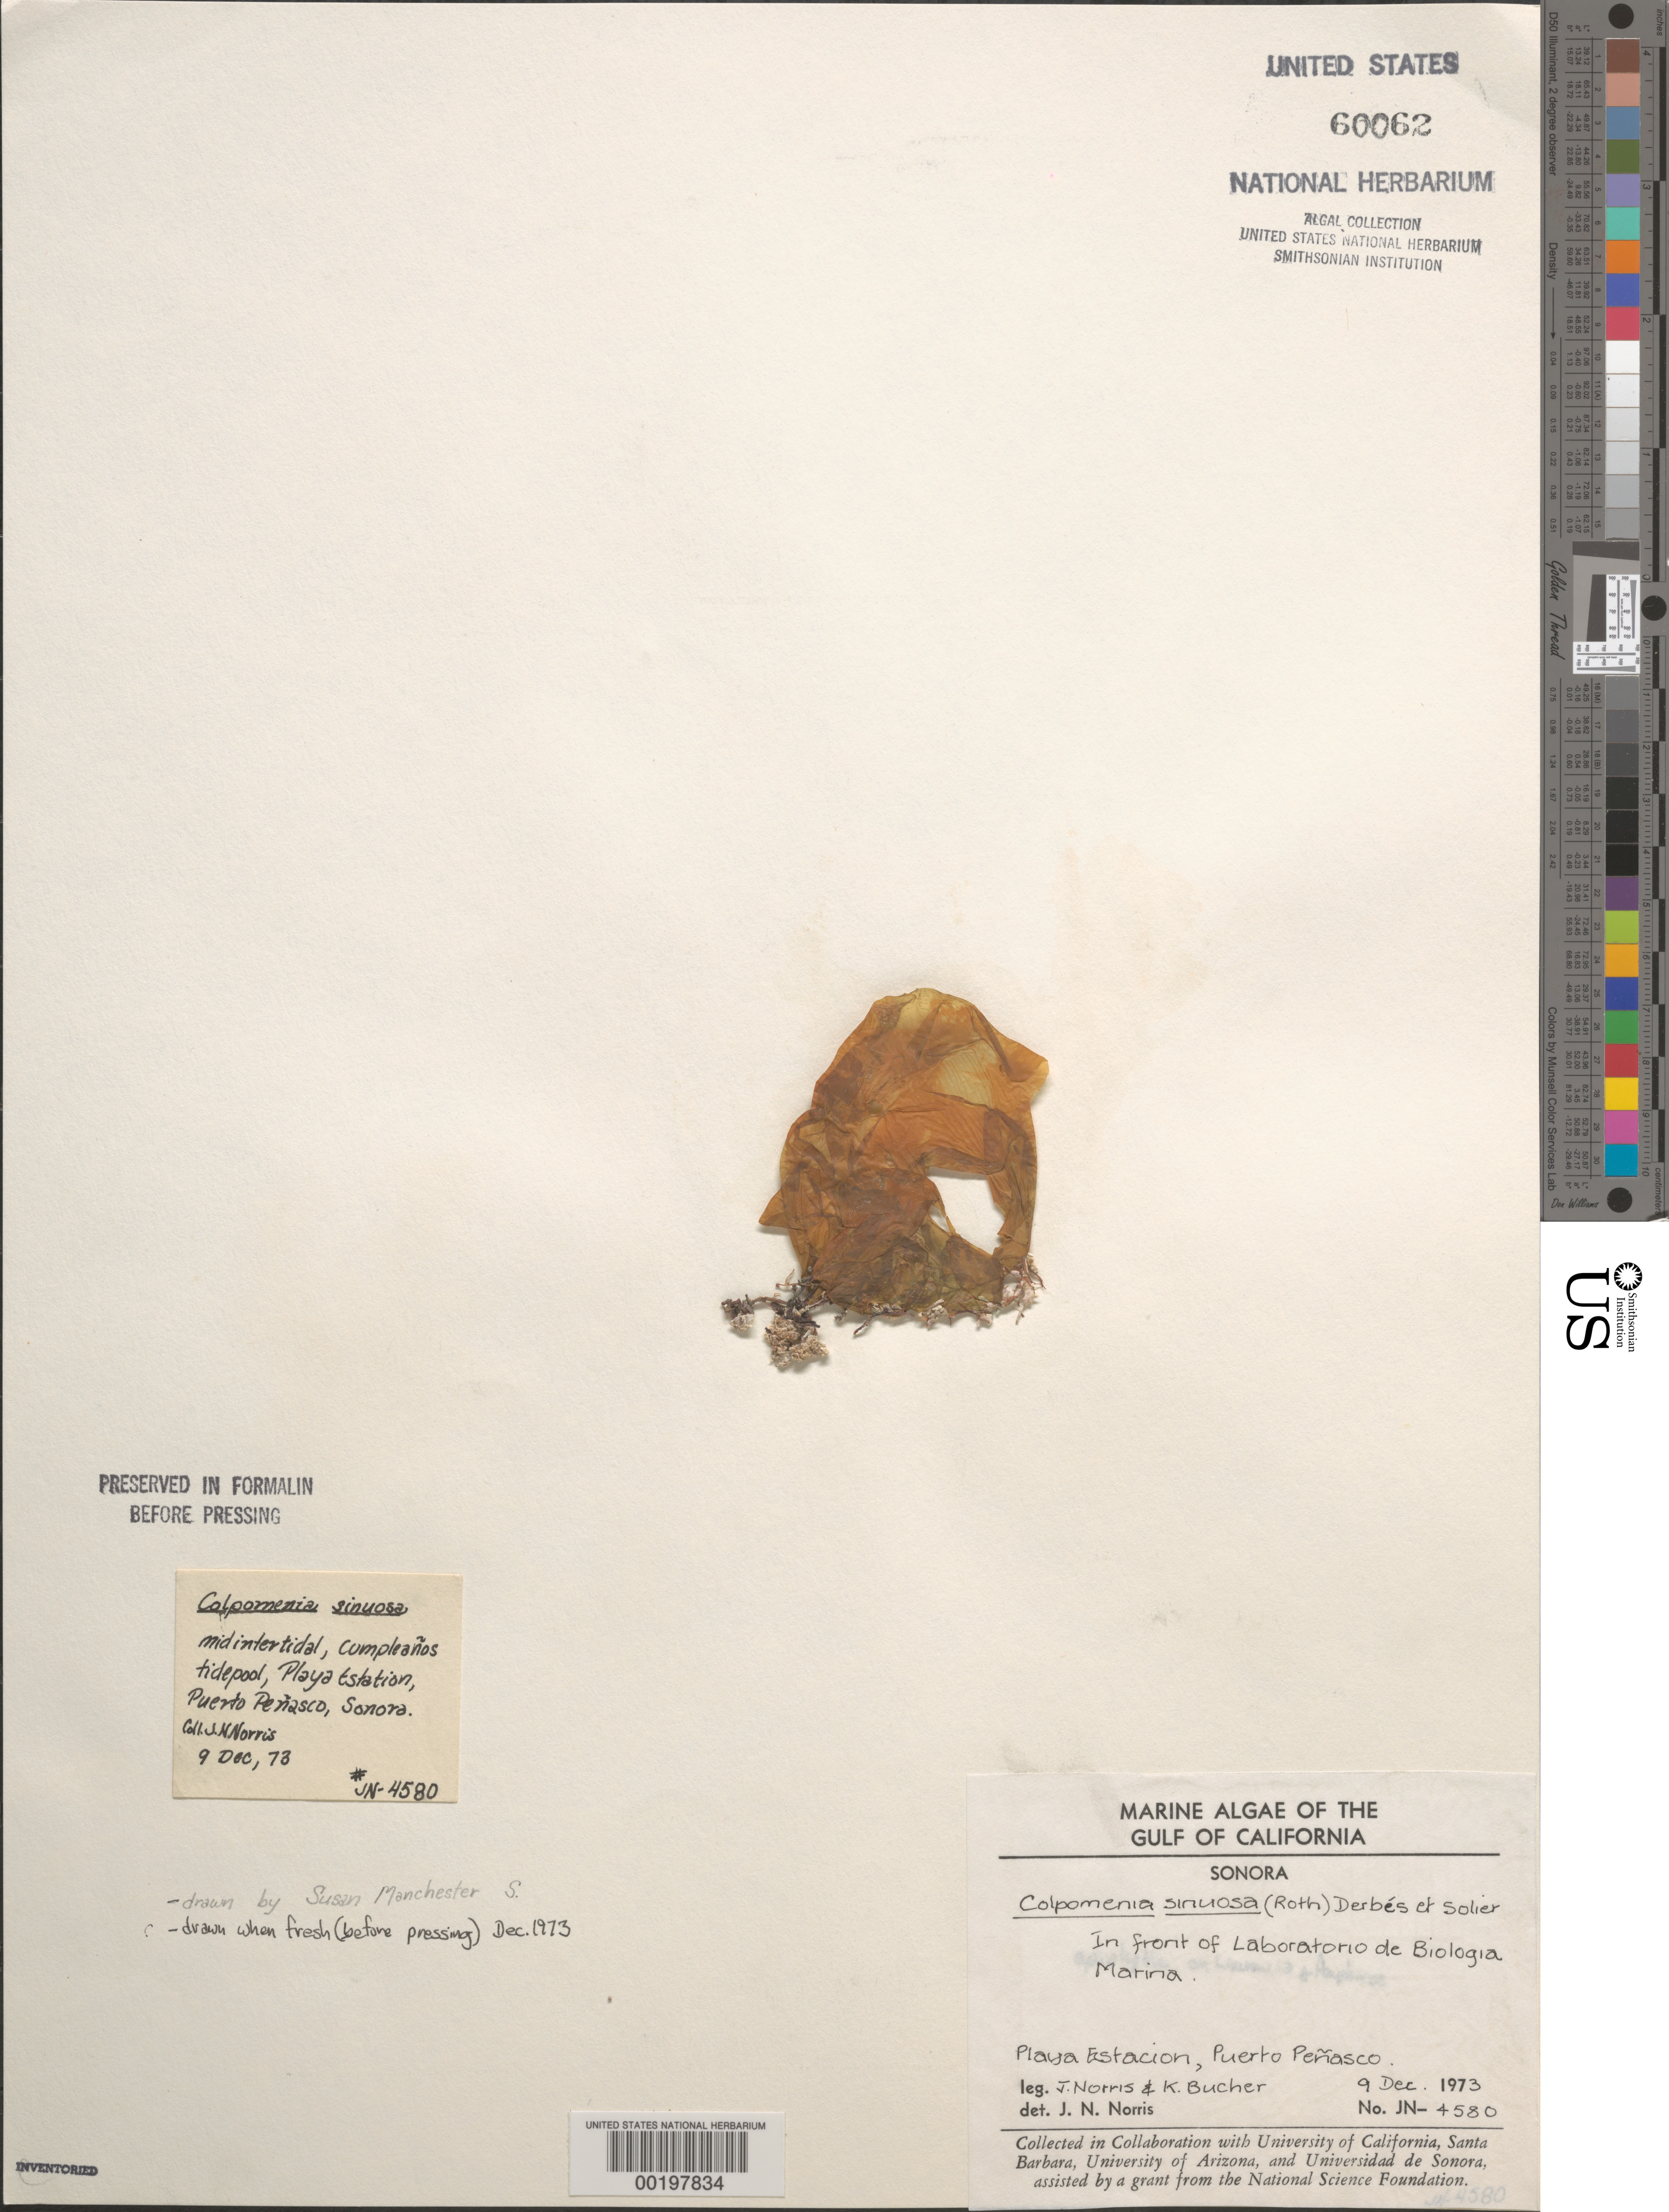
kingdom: Chromista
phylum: Ochrophyta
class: Phaeophyceae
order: Scytosiphonales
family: Scytosiphonaceae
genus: Colpomenia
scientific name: Colpomenia sinuosa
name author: (K. Mert. ex Roth) Derbes & Solier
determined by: Norris, James N.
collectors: J. N. Norris & K. E. Bucher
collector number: JN-4580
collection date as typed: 09 Dec 1973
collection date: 1973-12-09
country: Mexico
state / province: Sonora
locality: Playa Estacion, Puerto Penasco, Laboratorio de Biologia Marina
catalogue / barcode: US 60062